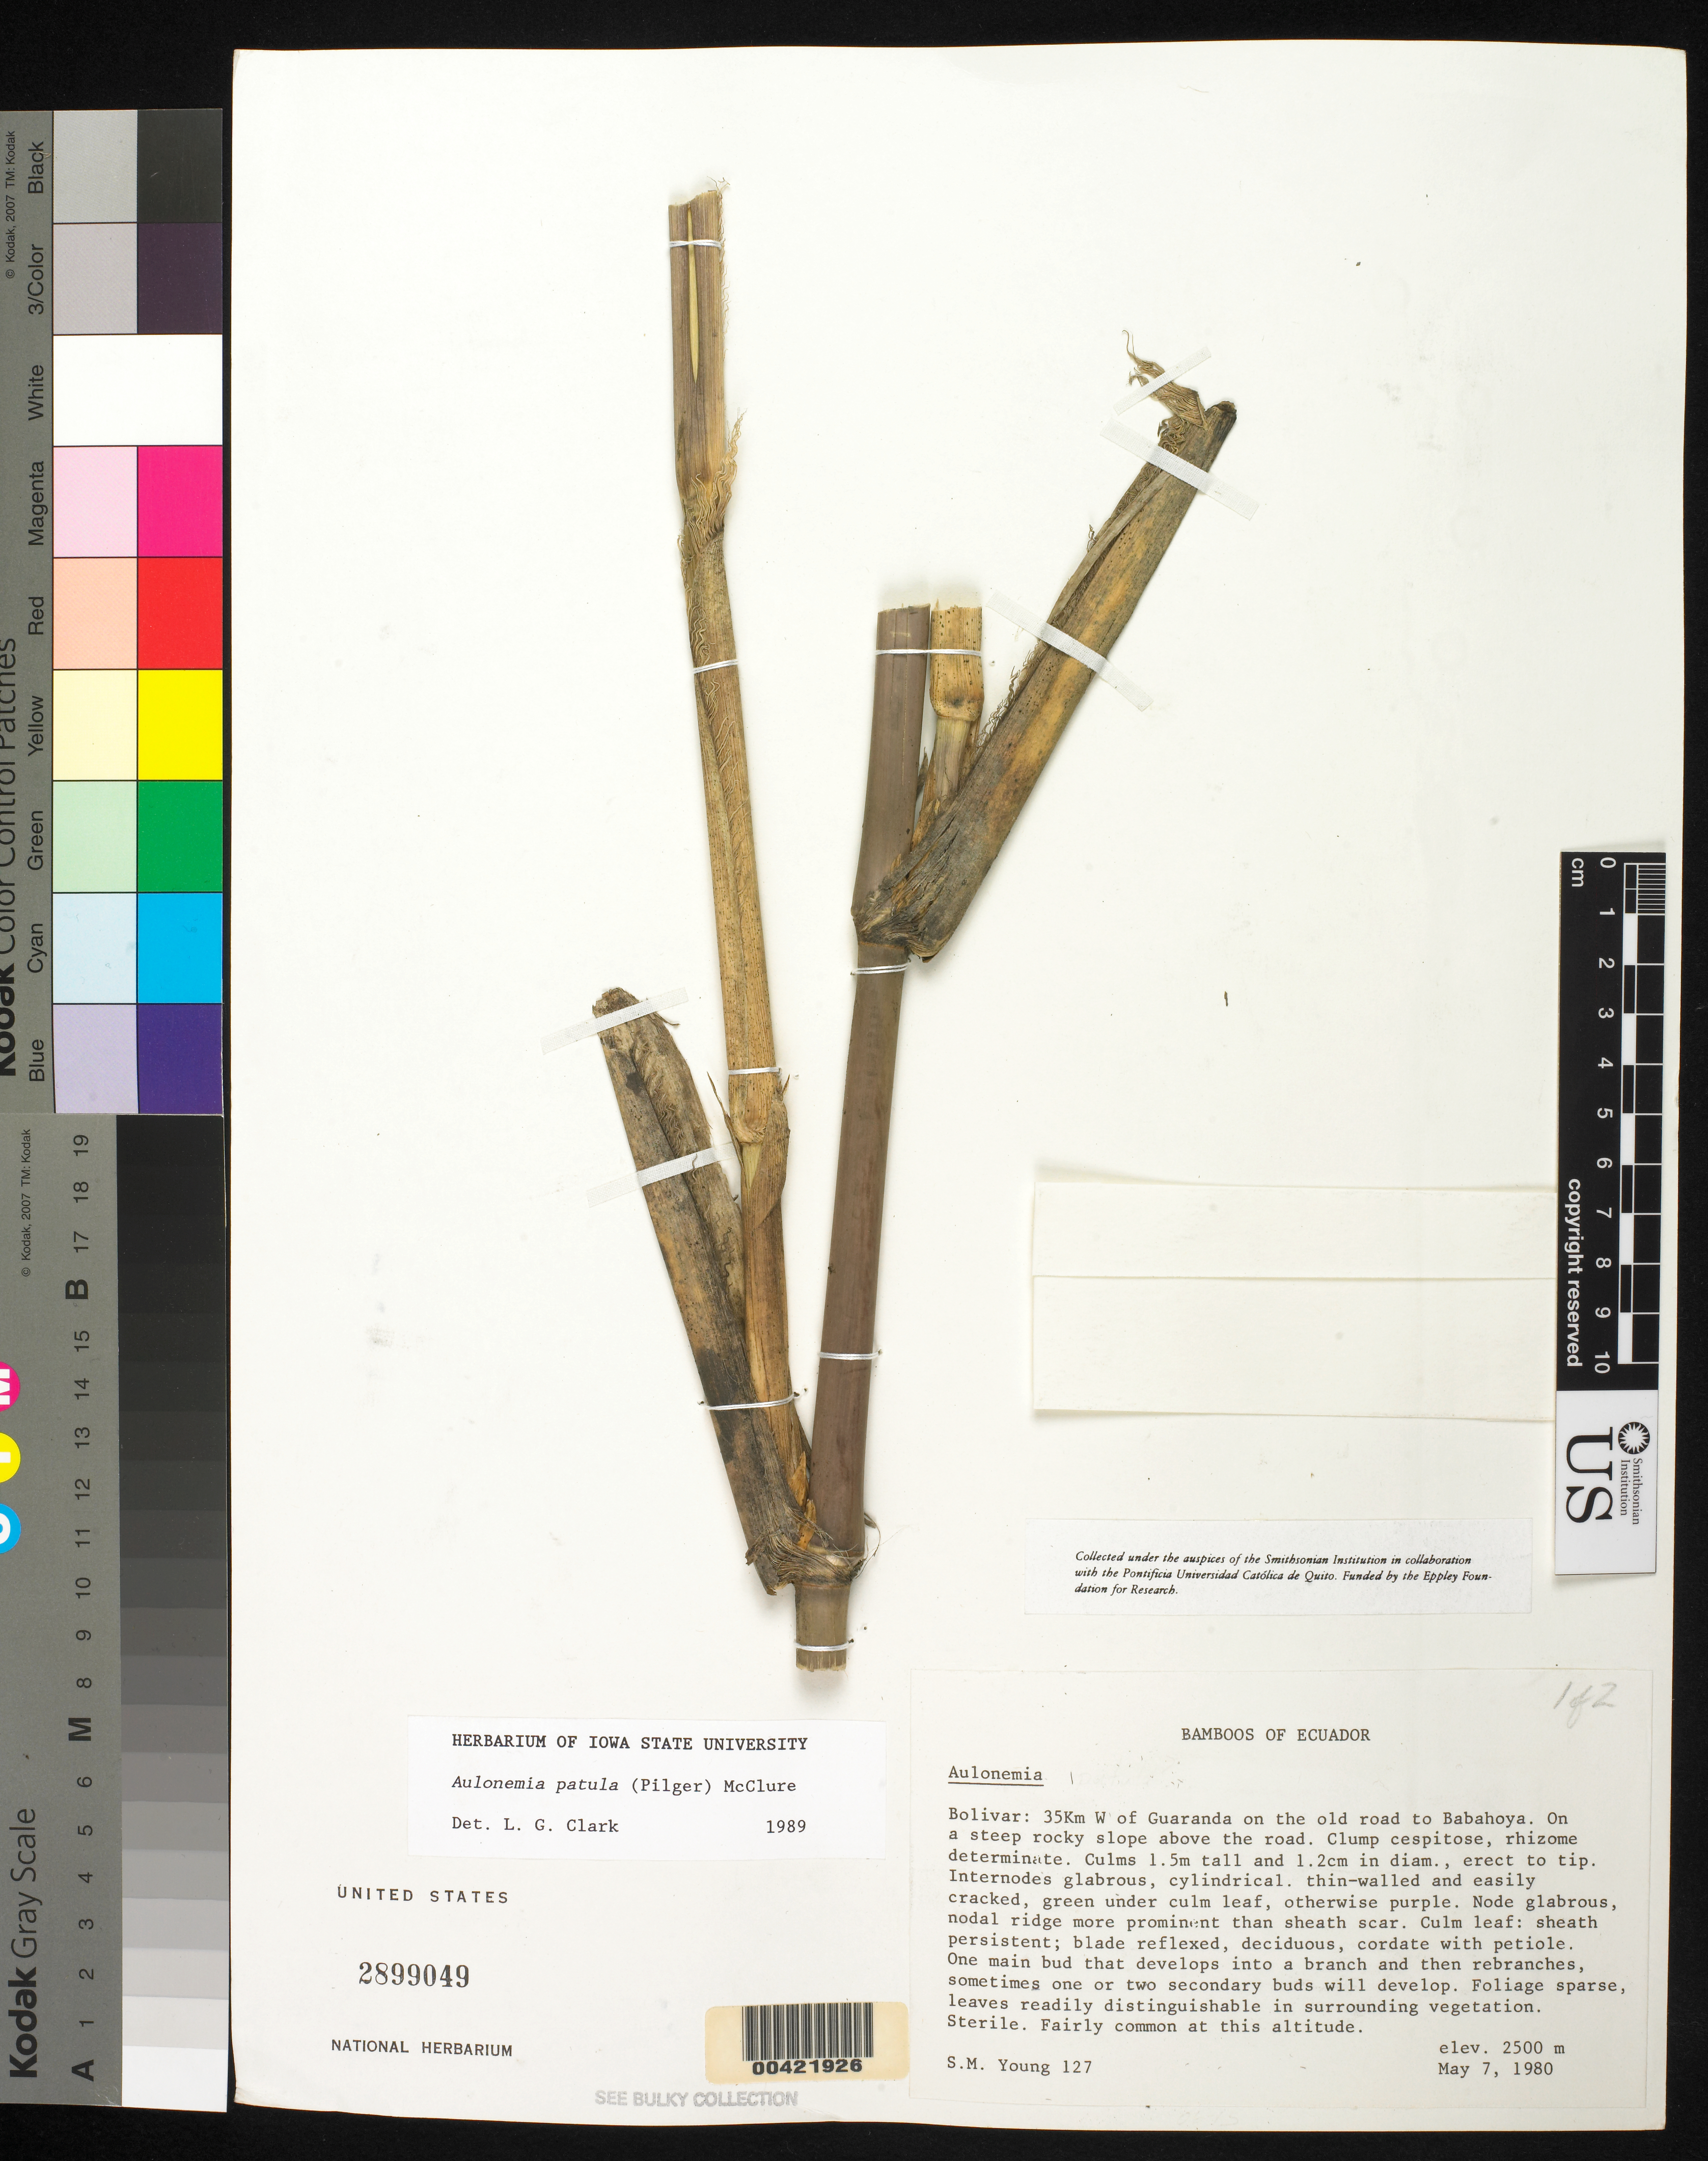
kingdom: Plantae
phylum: Tracheophyta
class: Liliopsida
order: Poales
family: Poaceae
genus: Aulonemia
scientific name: Aulonemia patula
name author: (Pilg.) McClure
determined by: Clark, Lynn G., (ISC), Iowa State University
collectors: S. Young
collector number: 127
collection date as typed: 07 May 1980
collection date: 1980-05-07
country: Ecuador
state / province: Bolívar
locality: Guaranda, 35 km W of ; road to Babahoyo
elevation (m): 2500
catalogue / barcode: US 2899049